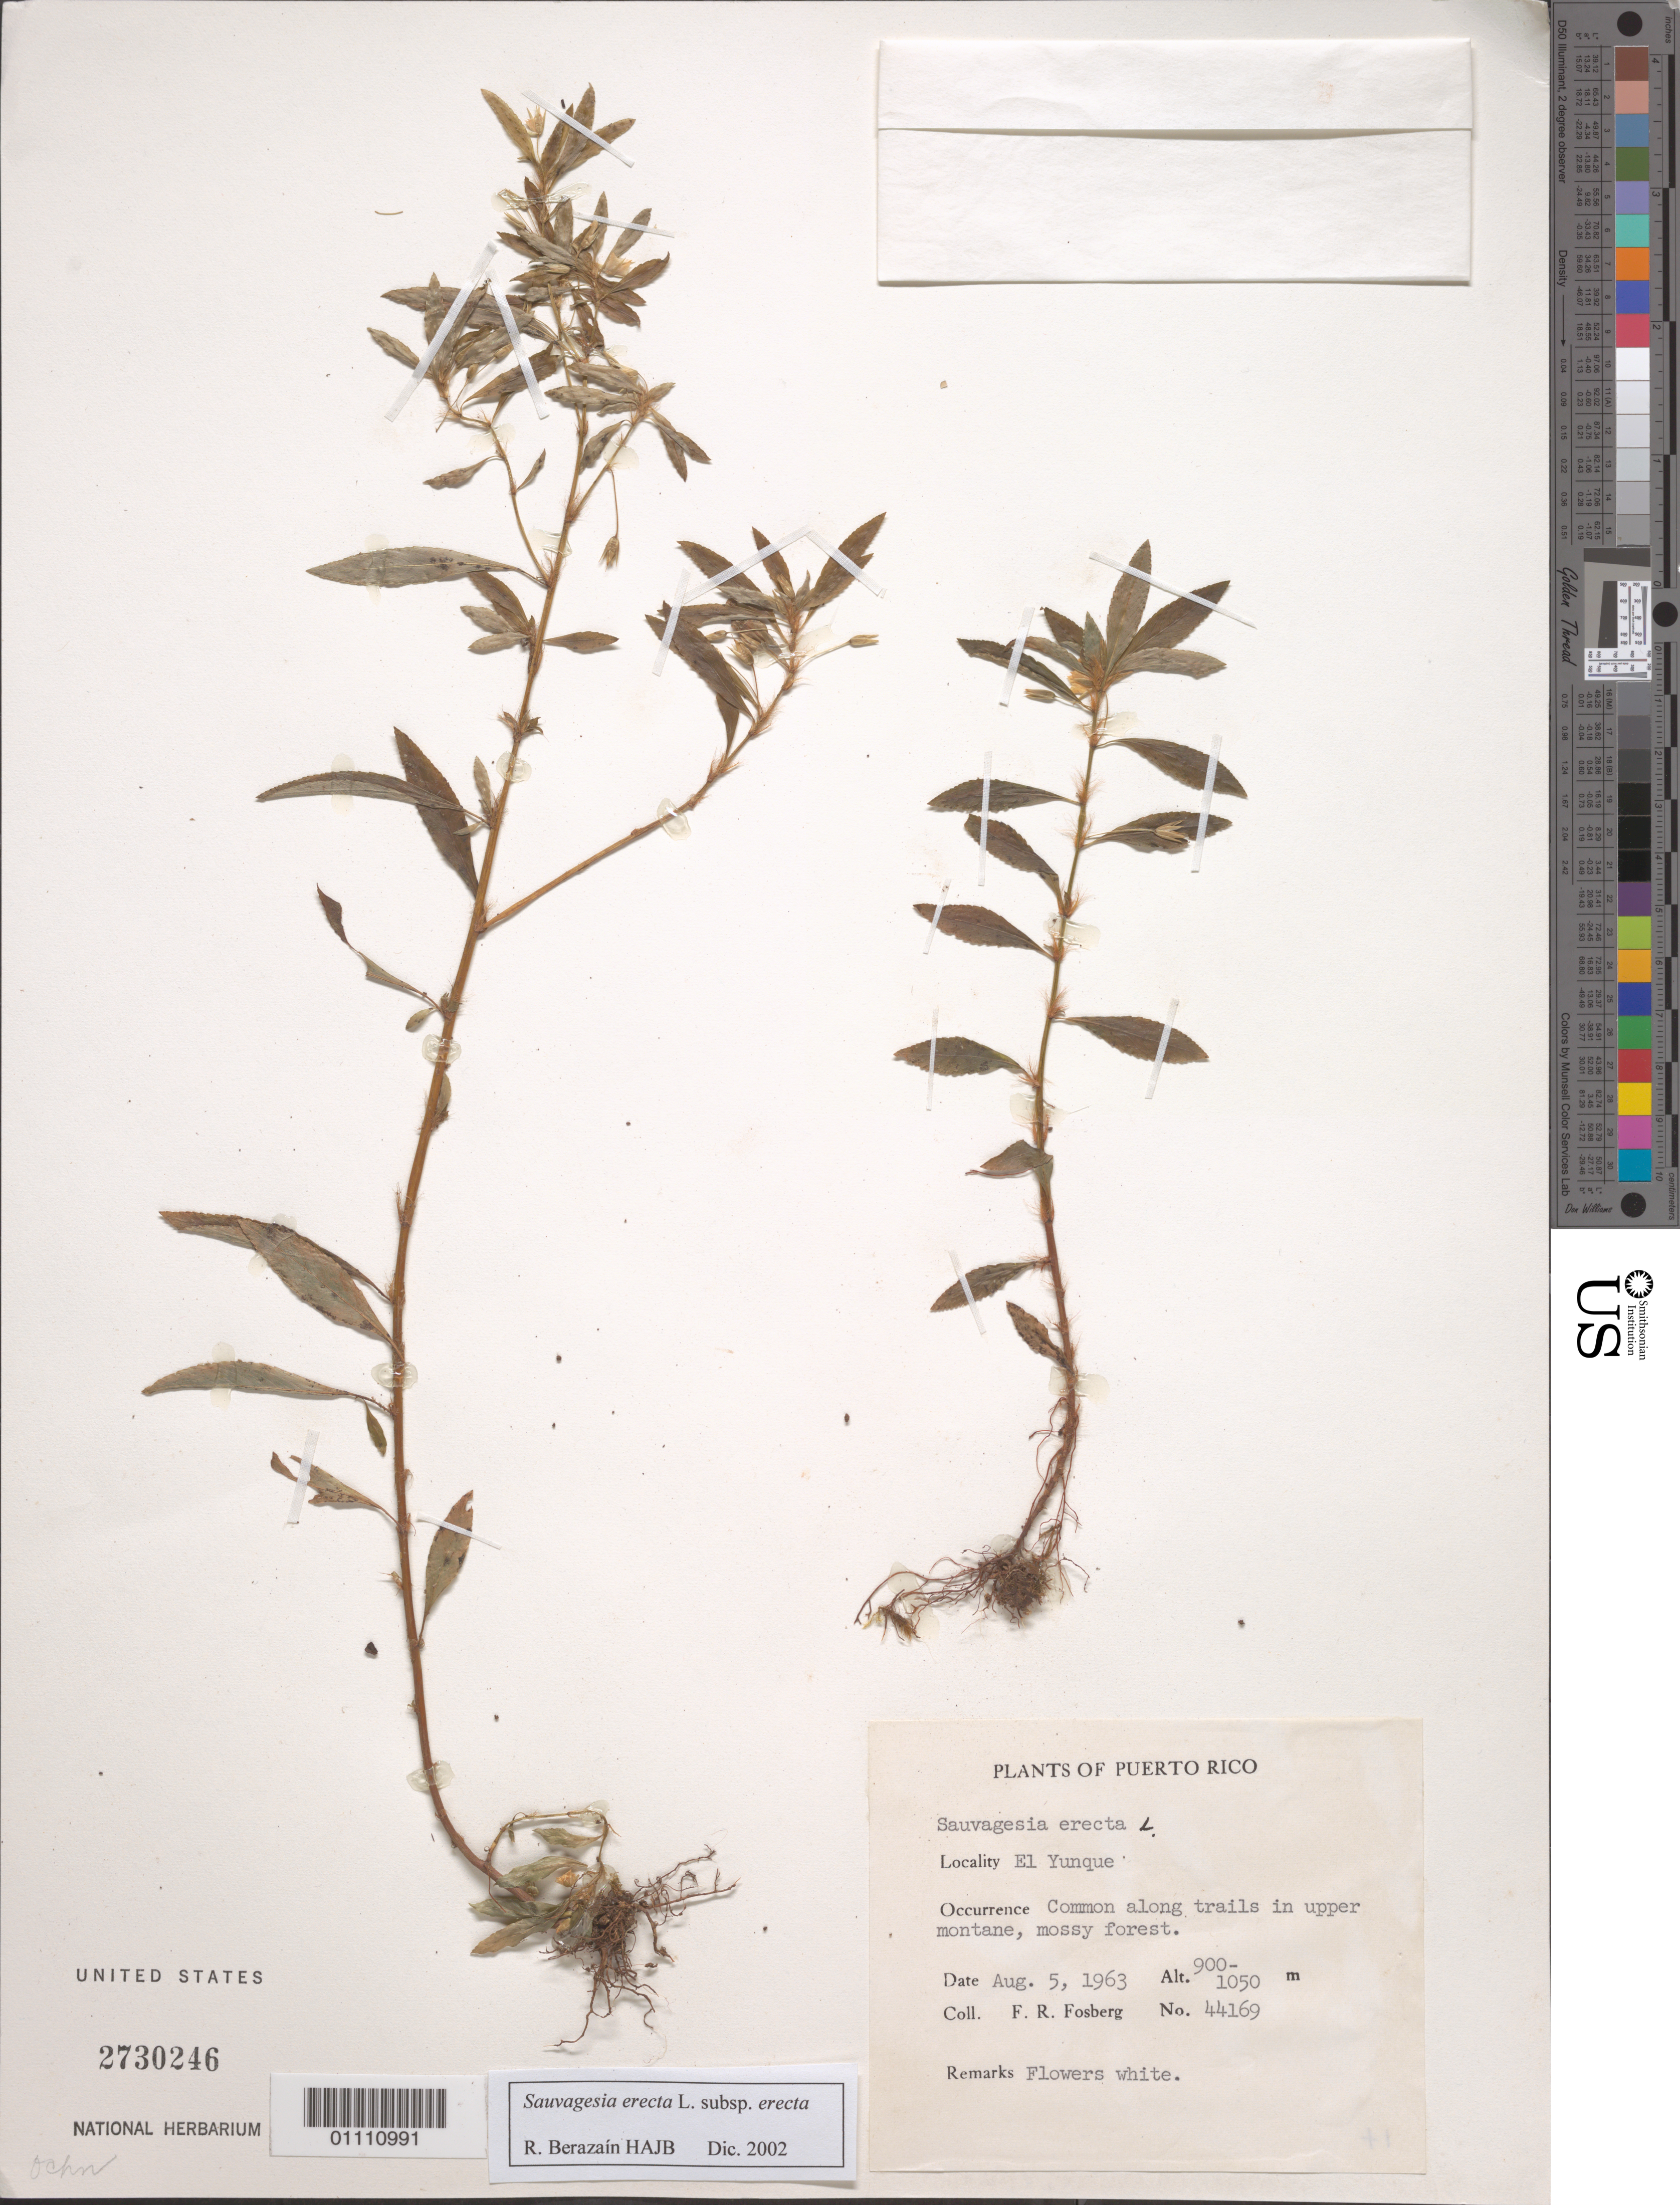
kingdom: Plantae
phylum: Tracheophyta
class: Magnoliopsida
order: Malpighiales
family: Ochnaceae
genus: Sauvagesia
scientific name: Sauvagesia erecta subsp. erecta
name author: L.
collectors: F. R. Fosberg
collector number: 44169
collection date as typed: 05 Aug 1963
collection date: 1963-08-05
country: Puerto Rico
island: Puerto Rico I.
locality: El Yunque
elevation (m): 900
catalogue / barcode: US 2730246